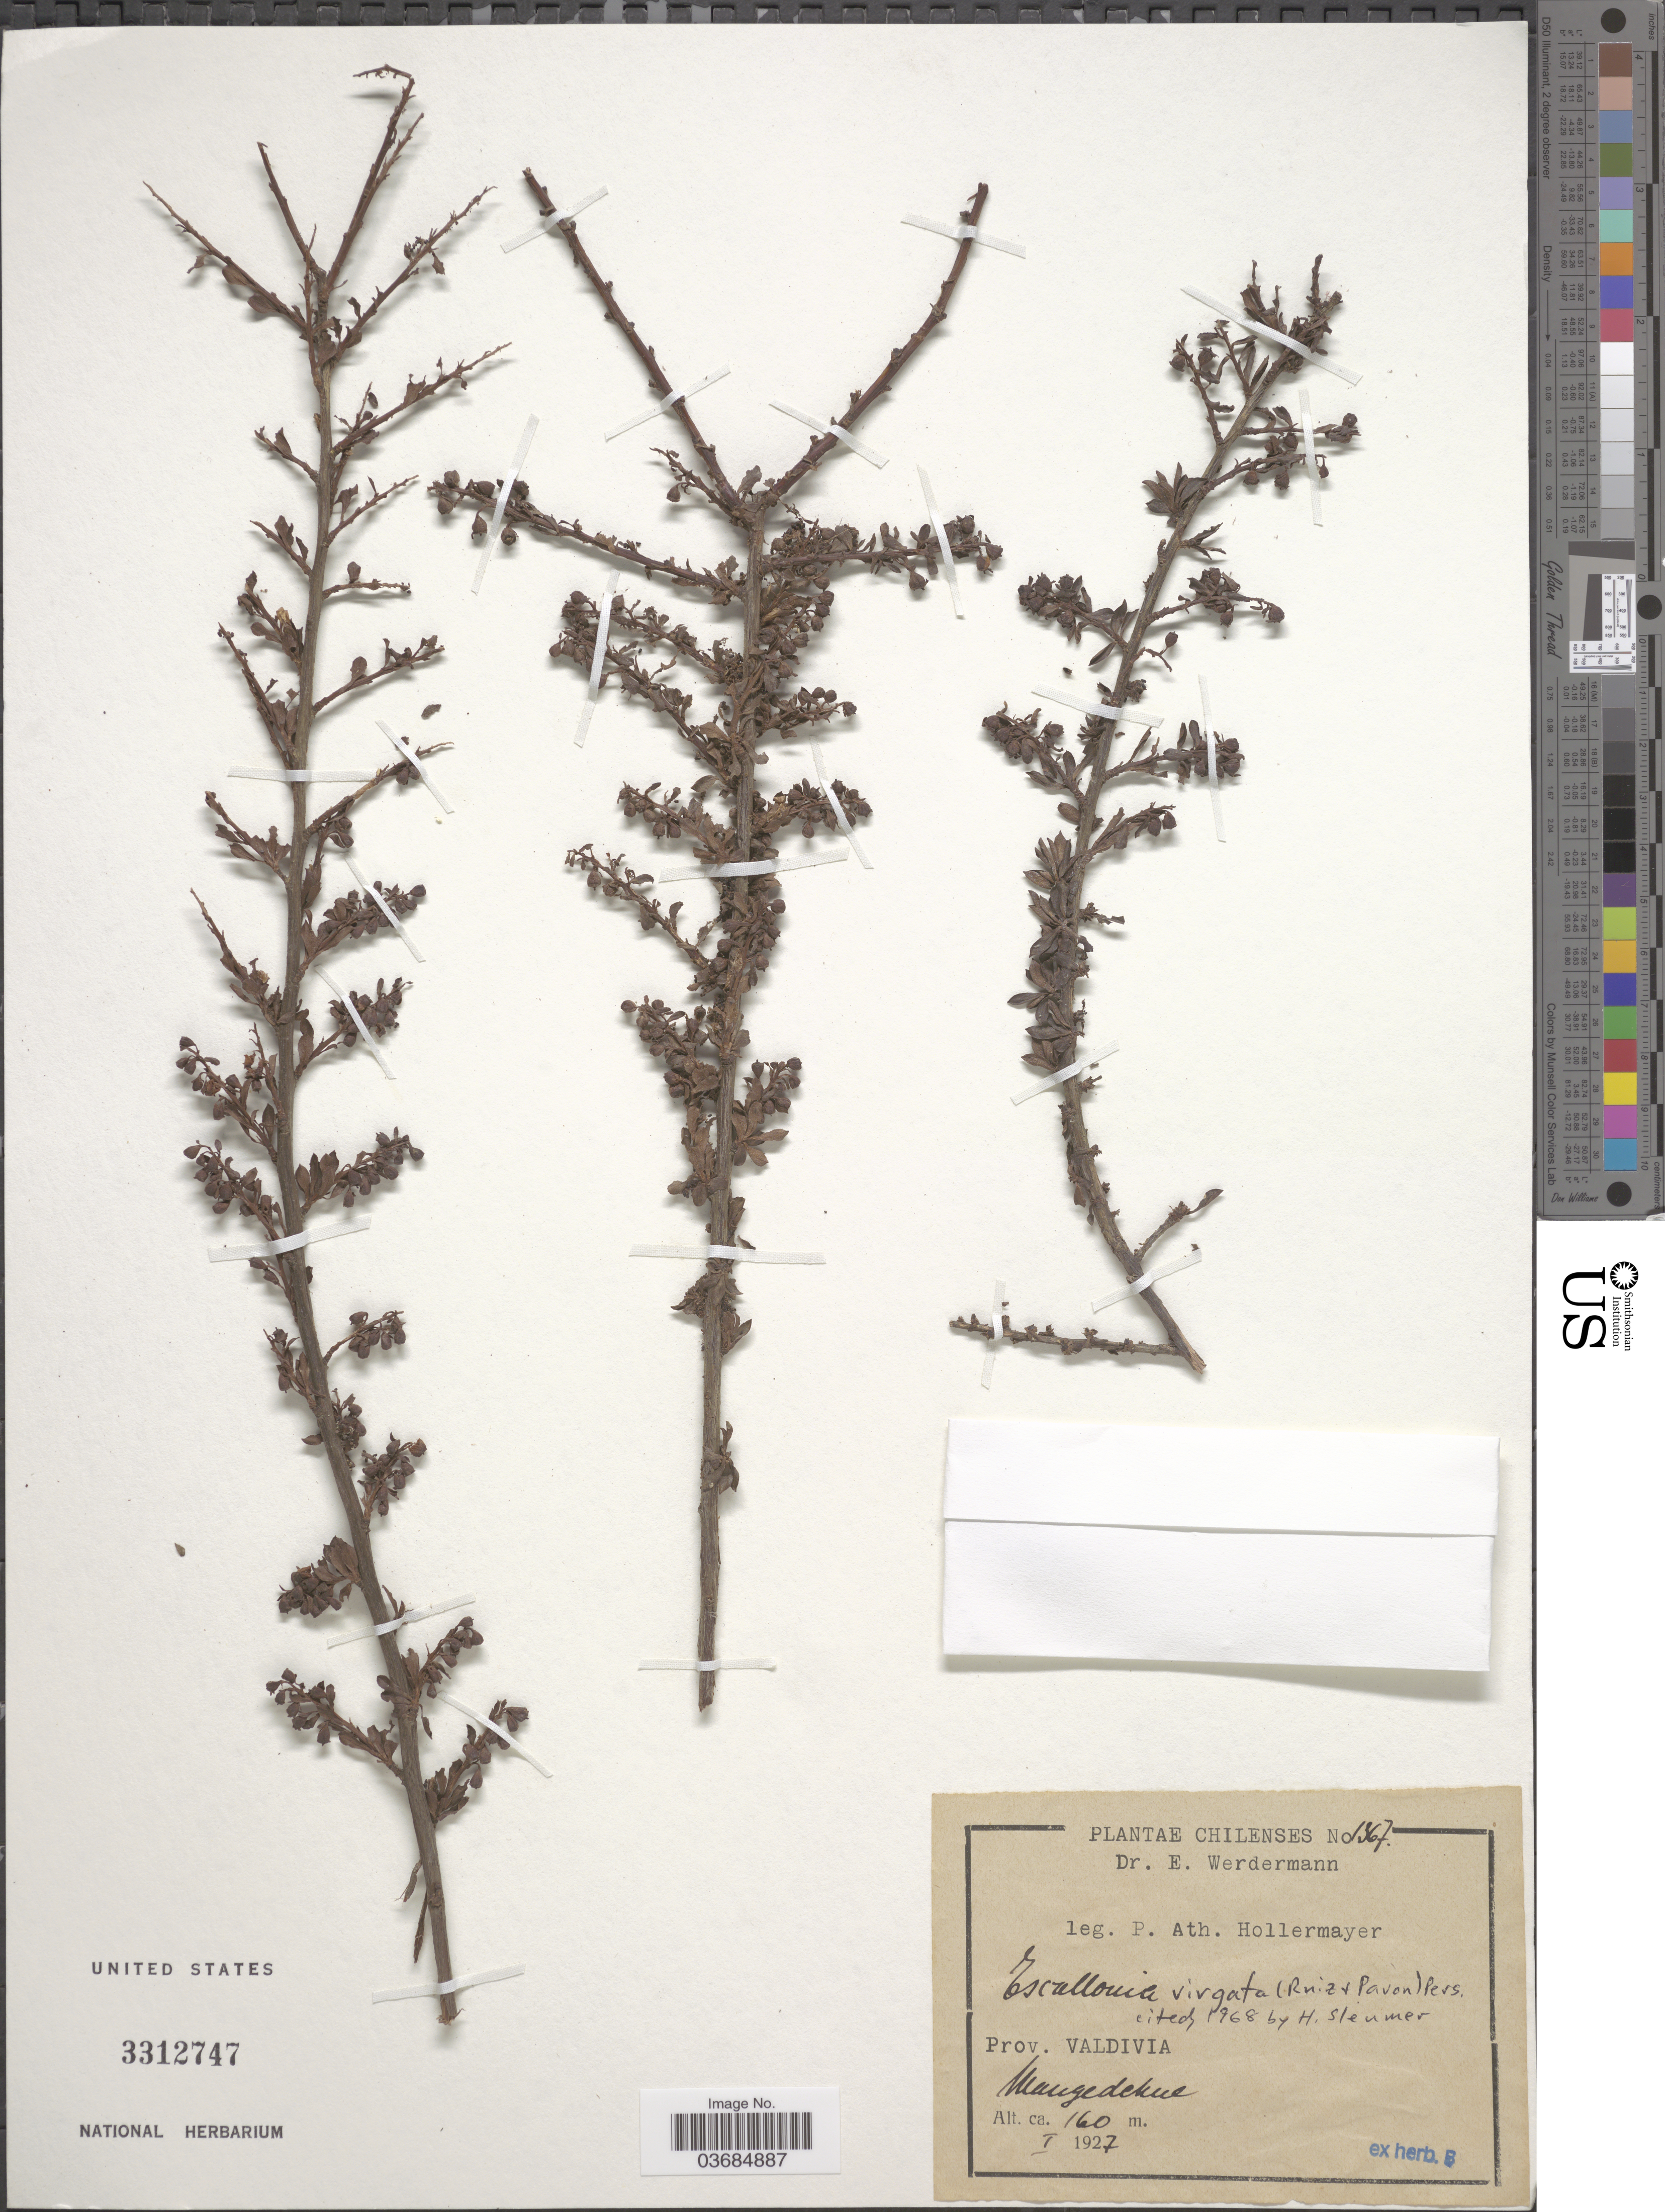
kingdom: Plantae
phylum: Tracheophyta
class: Magnoliopsida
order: Escalloniales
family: Escalloniaceae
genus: Escallonia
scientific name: Escallonia virgata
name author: (Ruiz & Pav.) Pers.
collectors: P. Hollermayer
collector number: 1367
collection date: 1927-01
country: Chile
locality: Prov. Valdivia. Mangedehue.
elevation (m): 160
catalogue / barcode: US 3312747